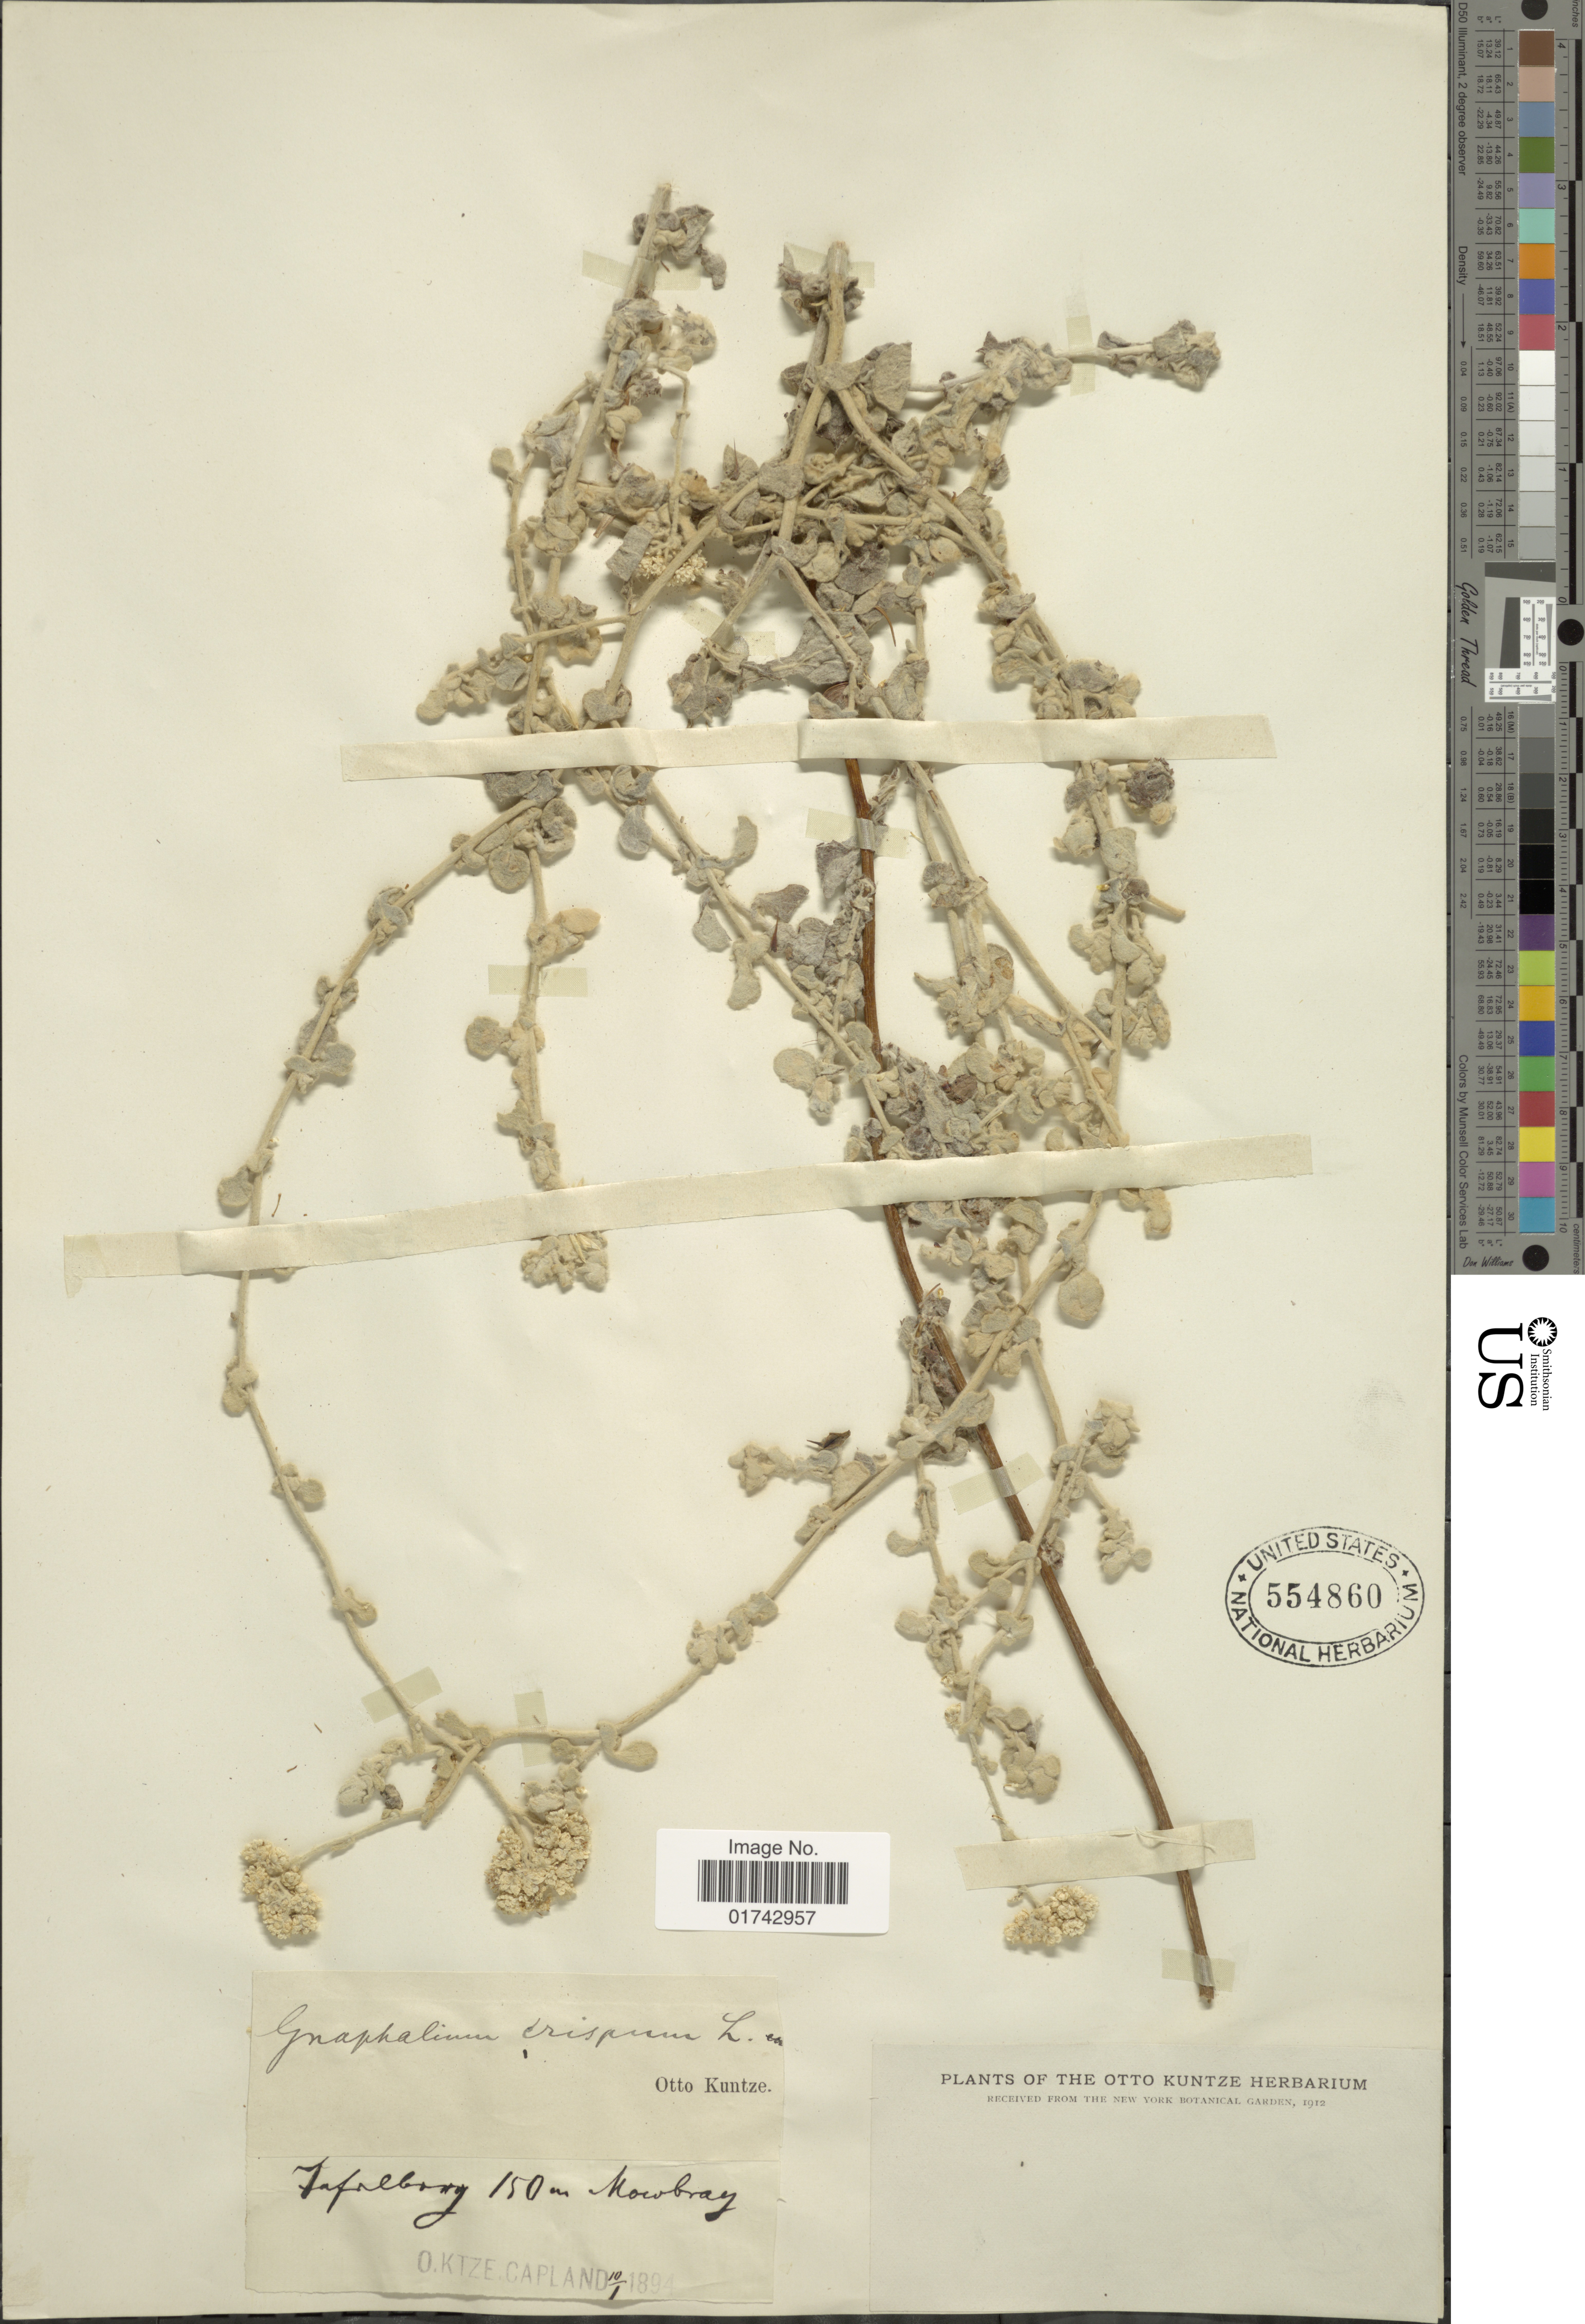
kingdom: Plantae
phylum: Tracheophyta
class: Magnoliopsida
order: Asterales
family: Asteraceae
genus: Helichrysum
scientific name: Helichrysum crispum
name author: (L.) D. Don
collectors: C.E.O. Kuntze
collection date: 1894-01-10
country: South Africa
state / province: Western Cape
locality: Tafelberg, Mowbray. Capland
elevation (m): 150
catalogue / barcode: US 554860